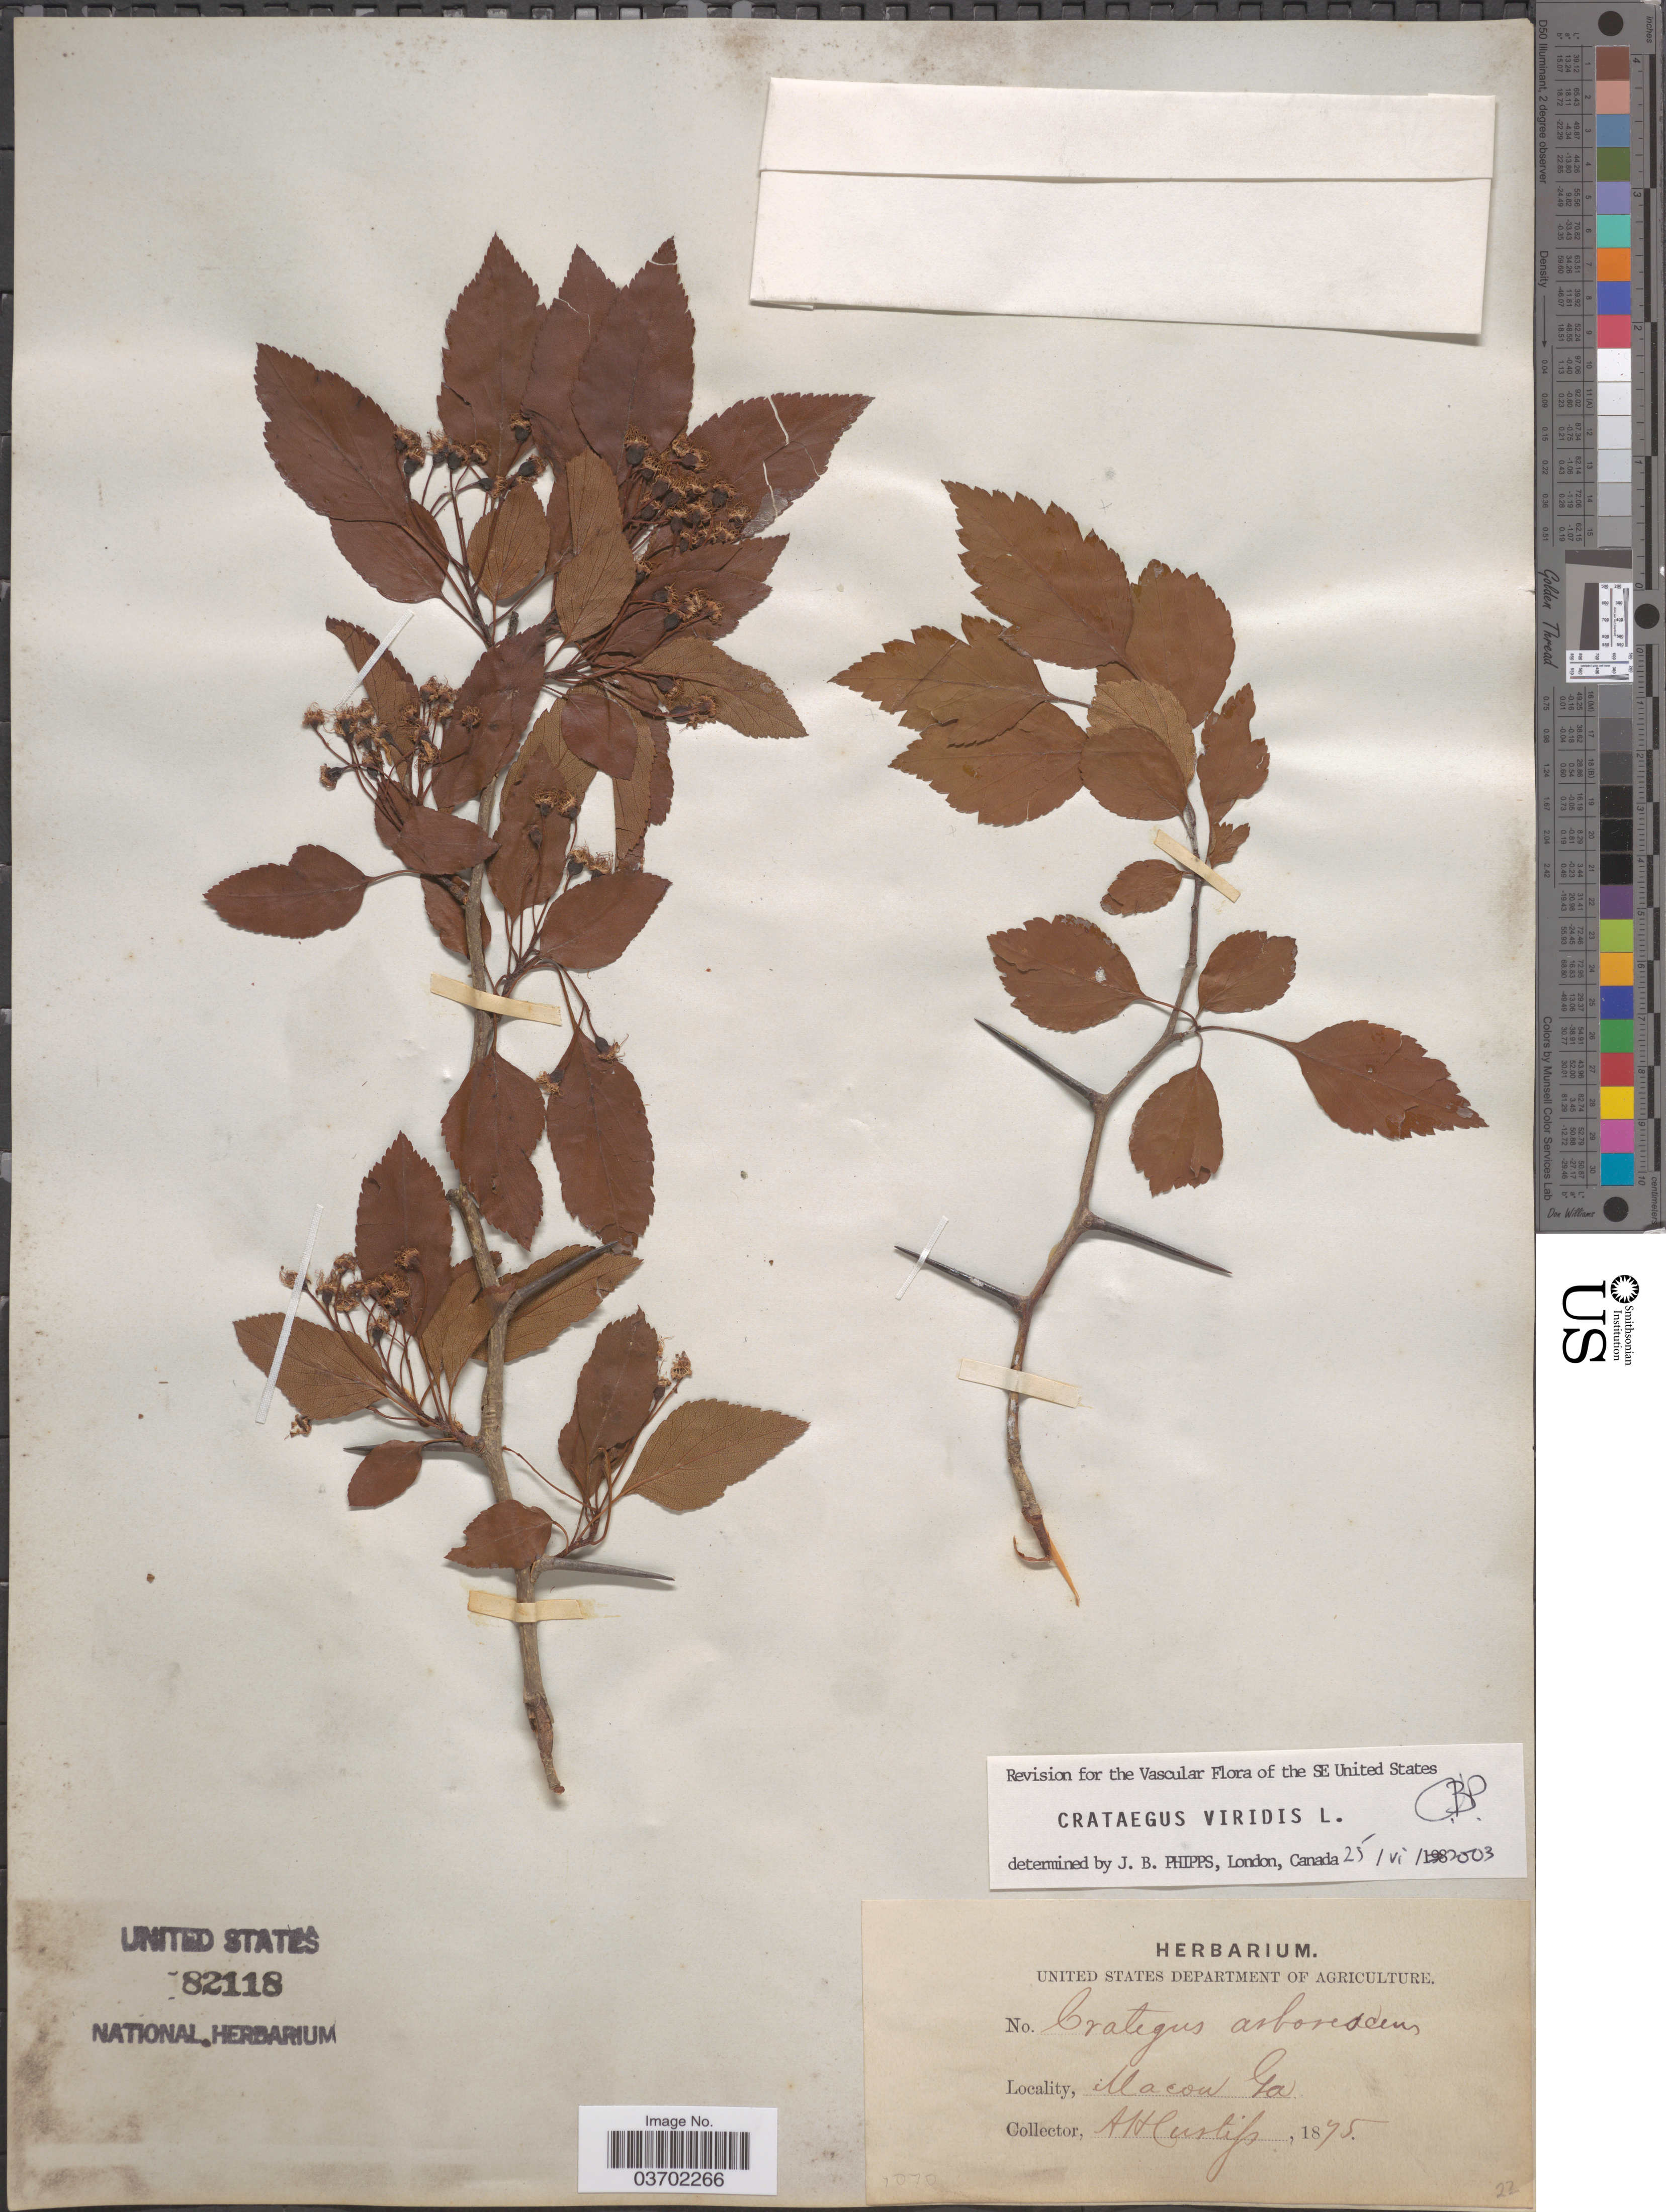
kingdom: Plantae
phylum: Tracheophyta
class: Magnoliopsida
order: Rosales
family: Rosaceae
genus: Crataegus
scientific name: Crataegus viridis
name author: L.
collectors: A. H. Curtiss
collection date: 1875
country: United States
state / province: Georgia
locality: Macon.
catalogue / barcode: US 82118